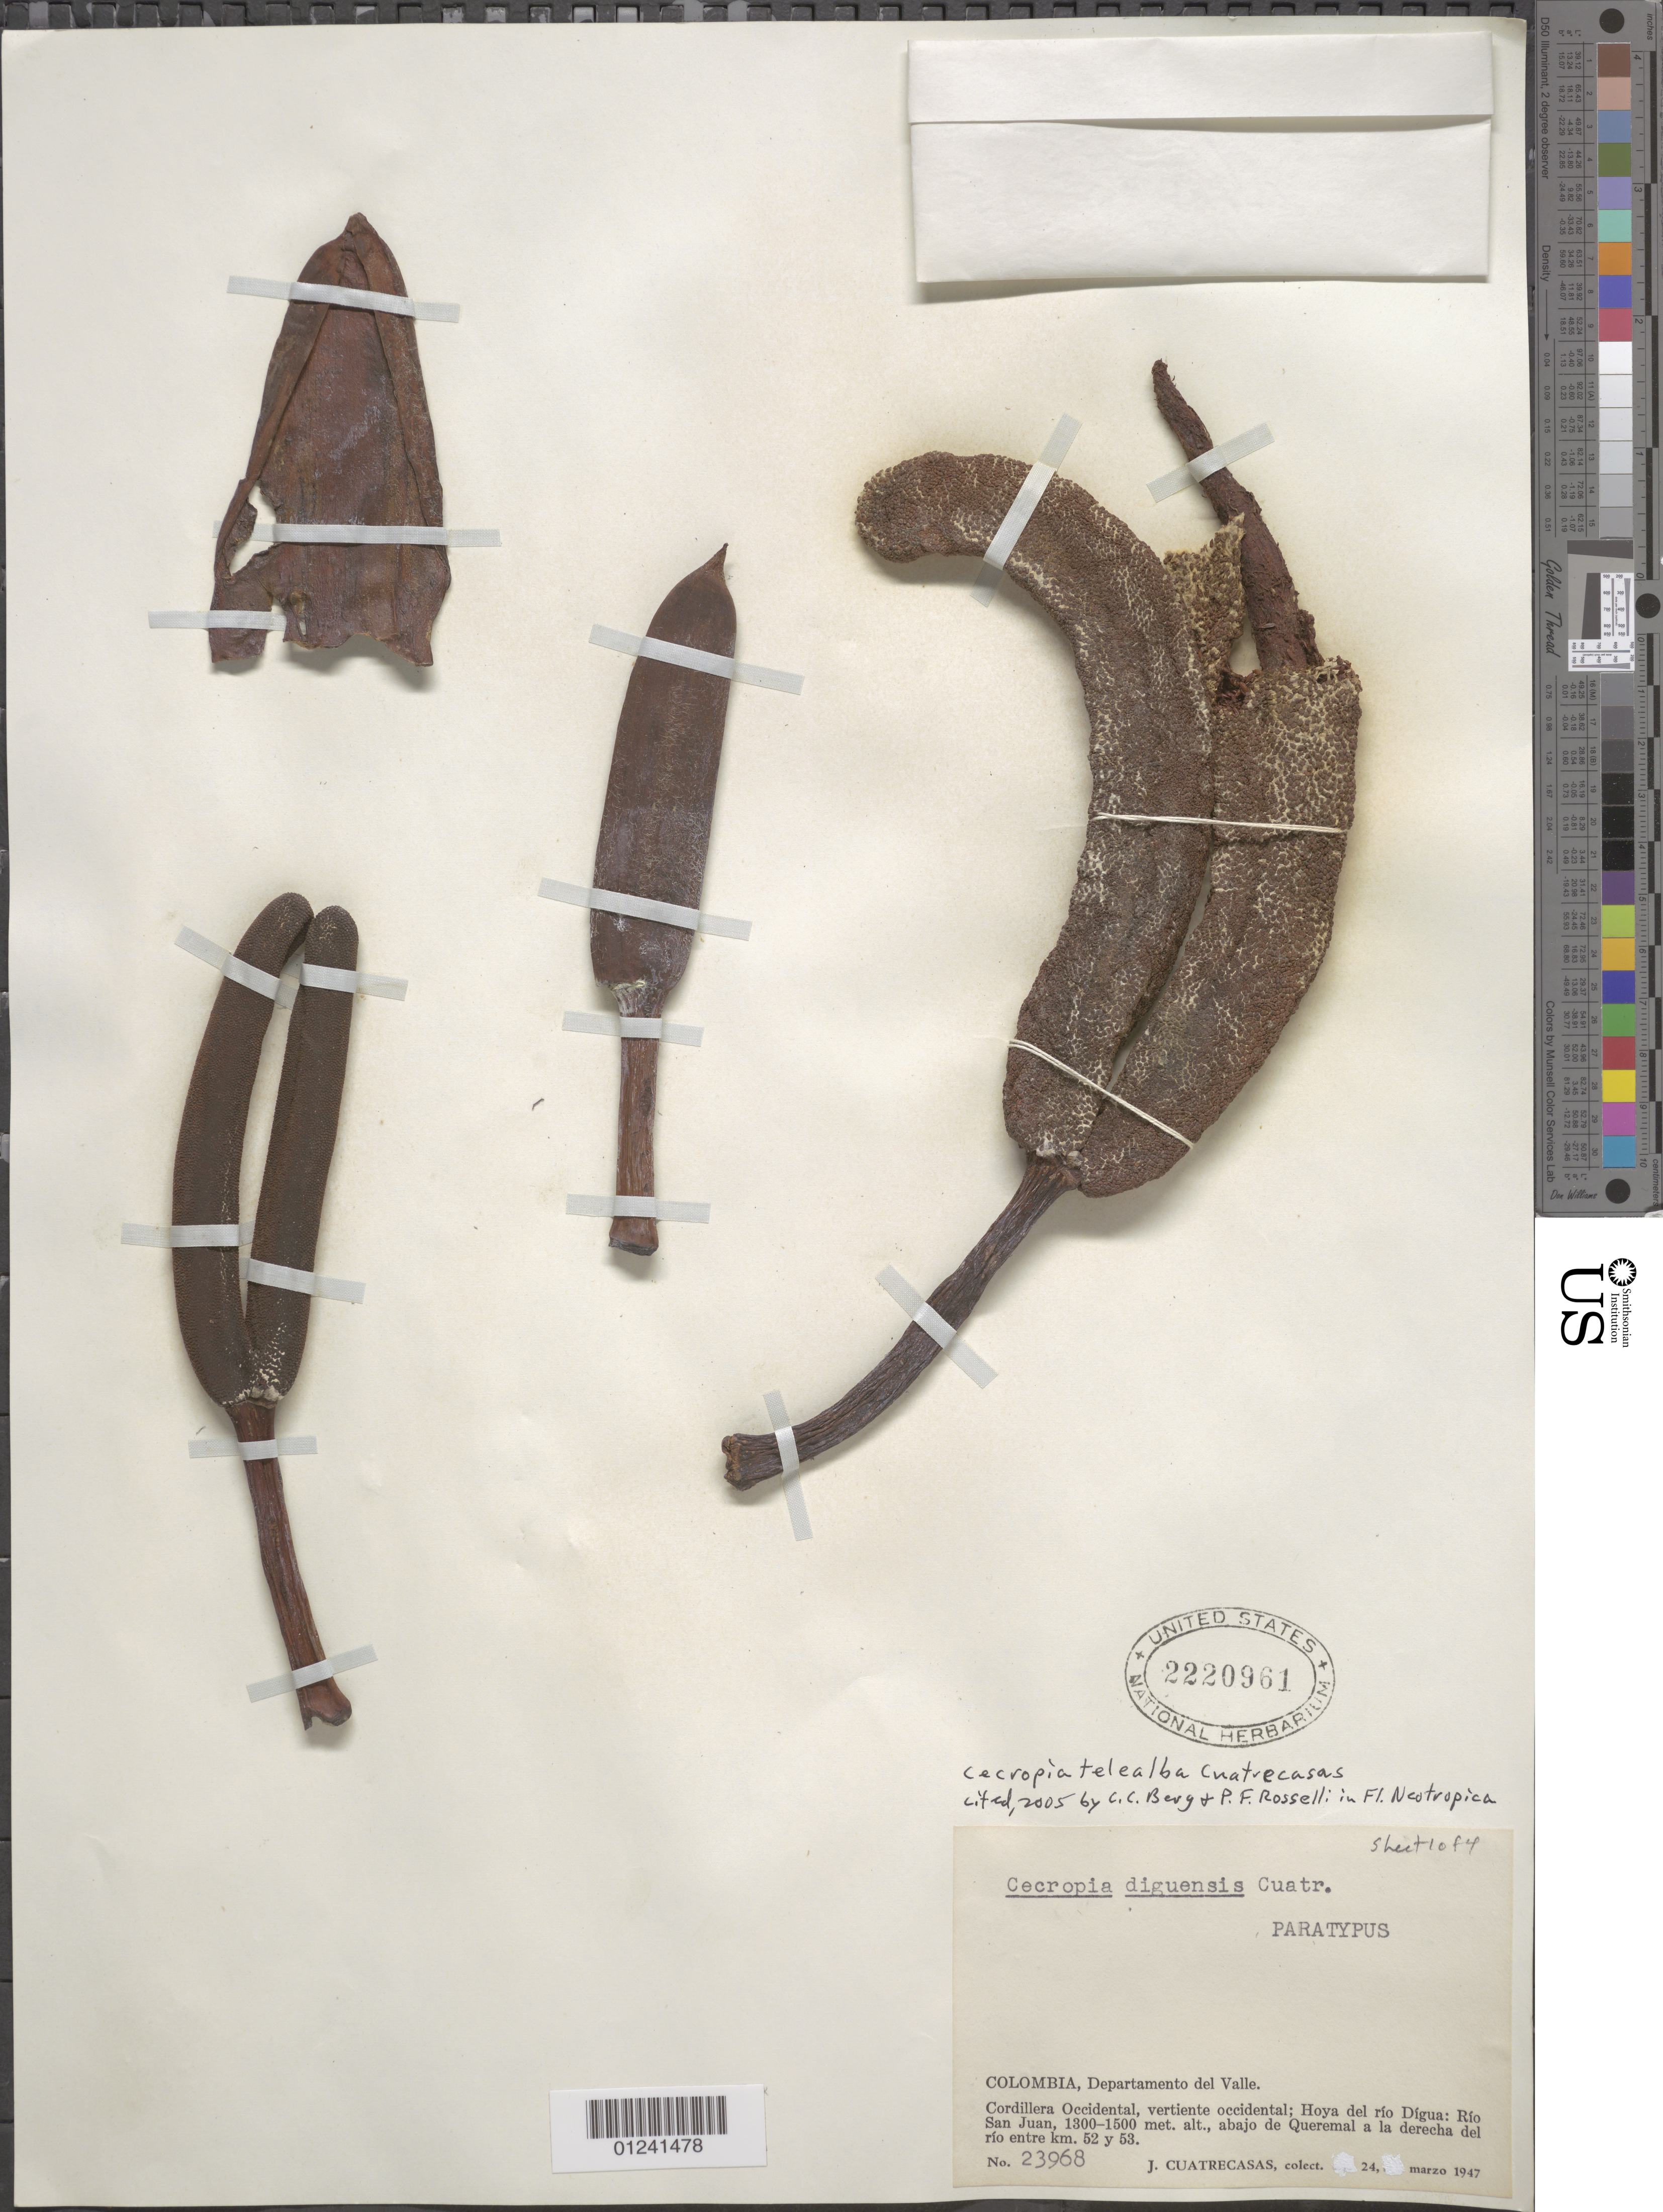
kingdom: Plantae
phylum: Tracheophyta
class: Magnoliopsida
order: Rosales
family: Urticaceae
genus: Cecropia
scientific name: Cecropia telealba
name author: Cuatrec.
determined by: Cuatrecasas, J.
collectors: J. Cuatrecasas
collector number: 23968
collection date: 1947-03-24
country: Colombia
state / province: Valle del Cauca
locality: Cordillera Occidental, vertiente occidental; Hoya del rio Digua; Rio San Juan; abajo de Queremal a la derecha del rio entre km 52 y 53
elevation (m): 1300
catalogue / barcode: US 2220961